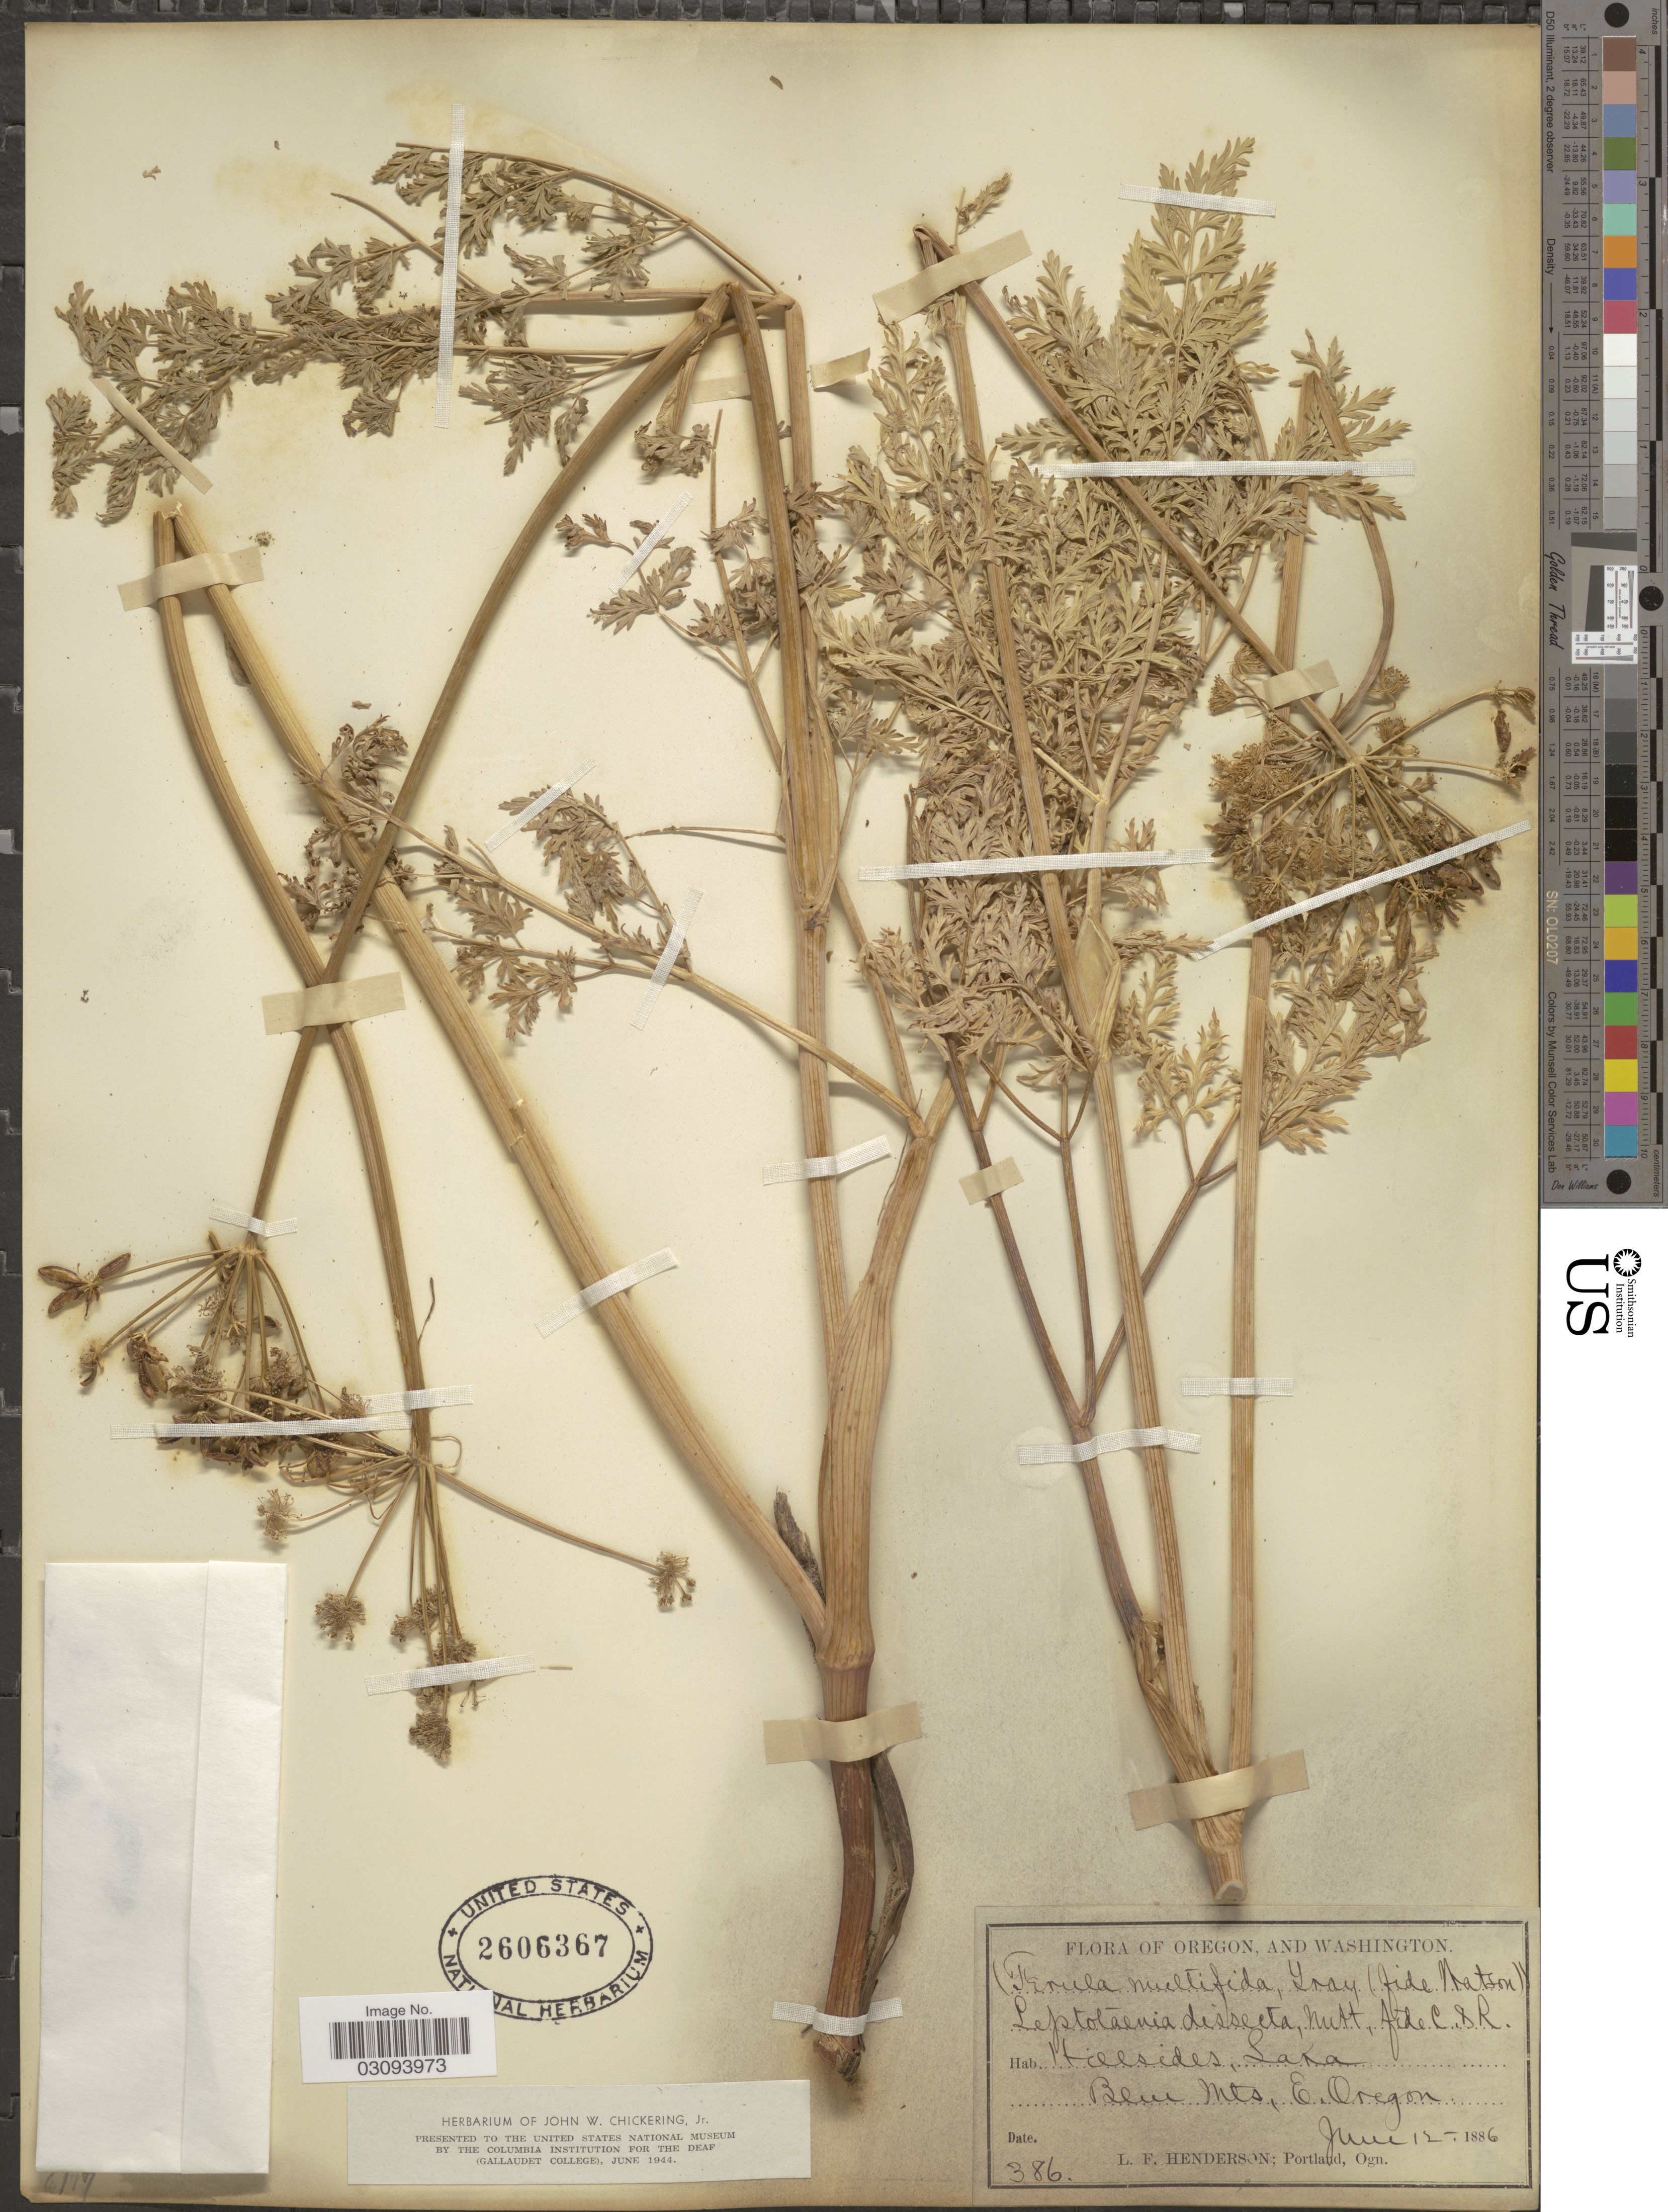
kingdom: Plantae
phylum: Tracheophyta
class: Magnoliopsida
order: Apiales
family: Apiaceae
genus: Lomatium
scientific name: Lomatium dissectum var. multifidum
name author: (Nutt.) Mathias & Constance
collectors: L. Henderson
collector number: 386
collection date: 1886-06-12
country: United States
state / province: Oregon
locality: Hillsides, Lakes. Blue Mts, E. Oregon.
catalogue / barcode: US 2606367